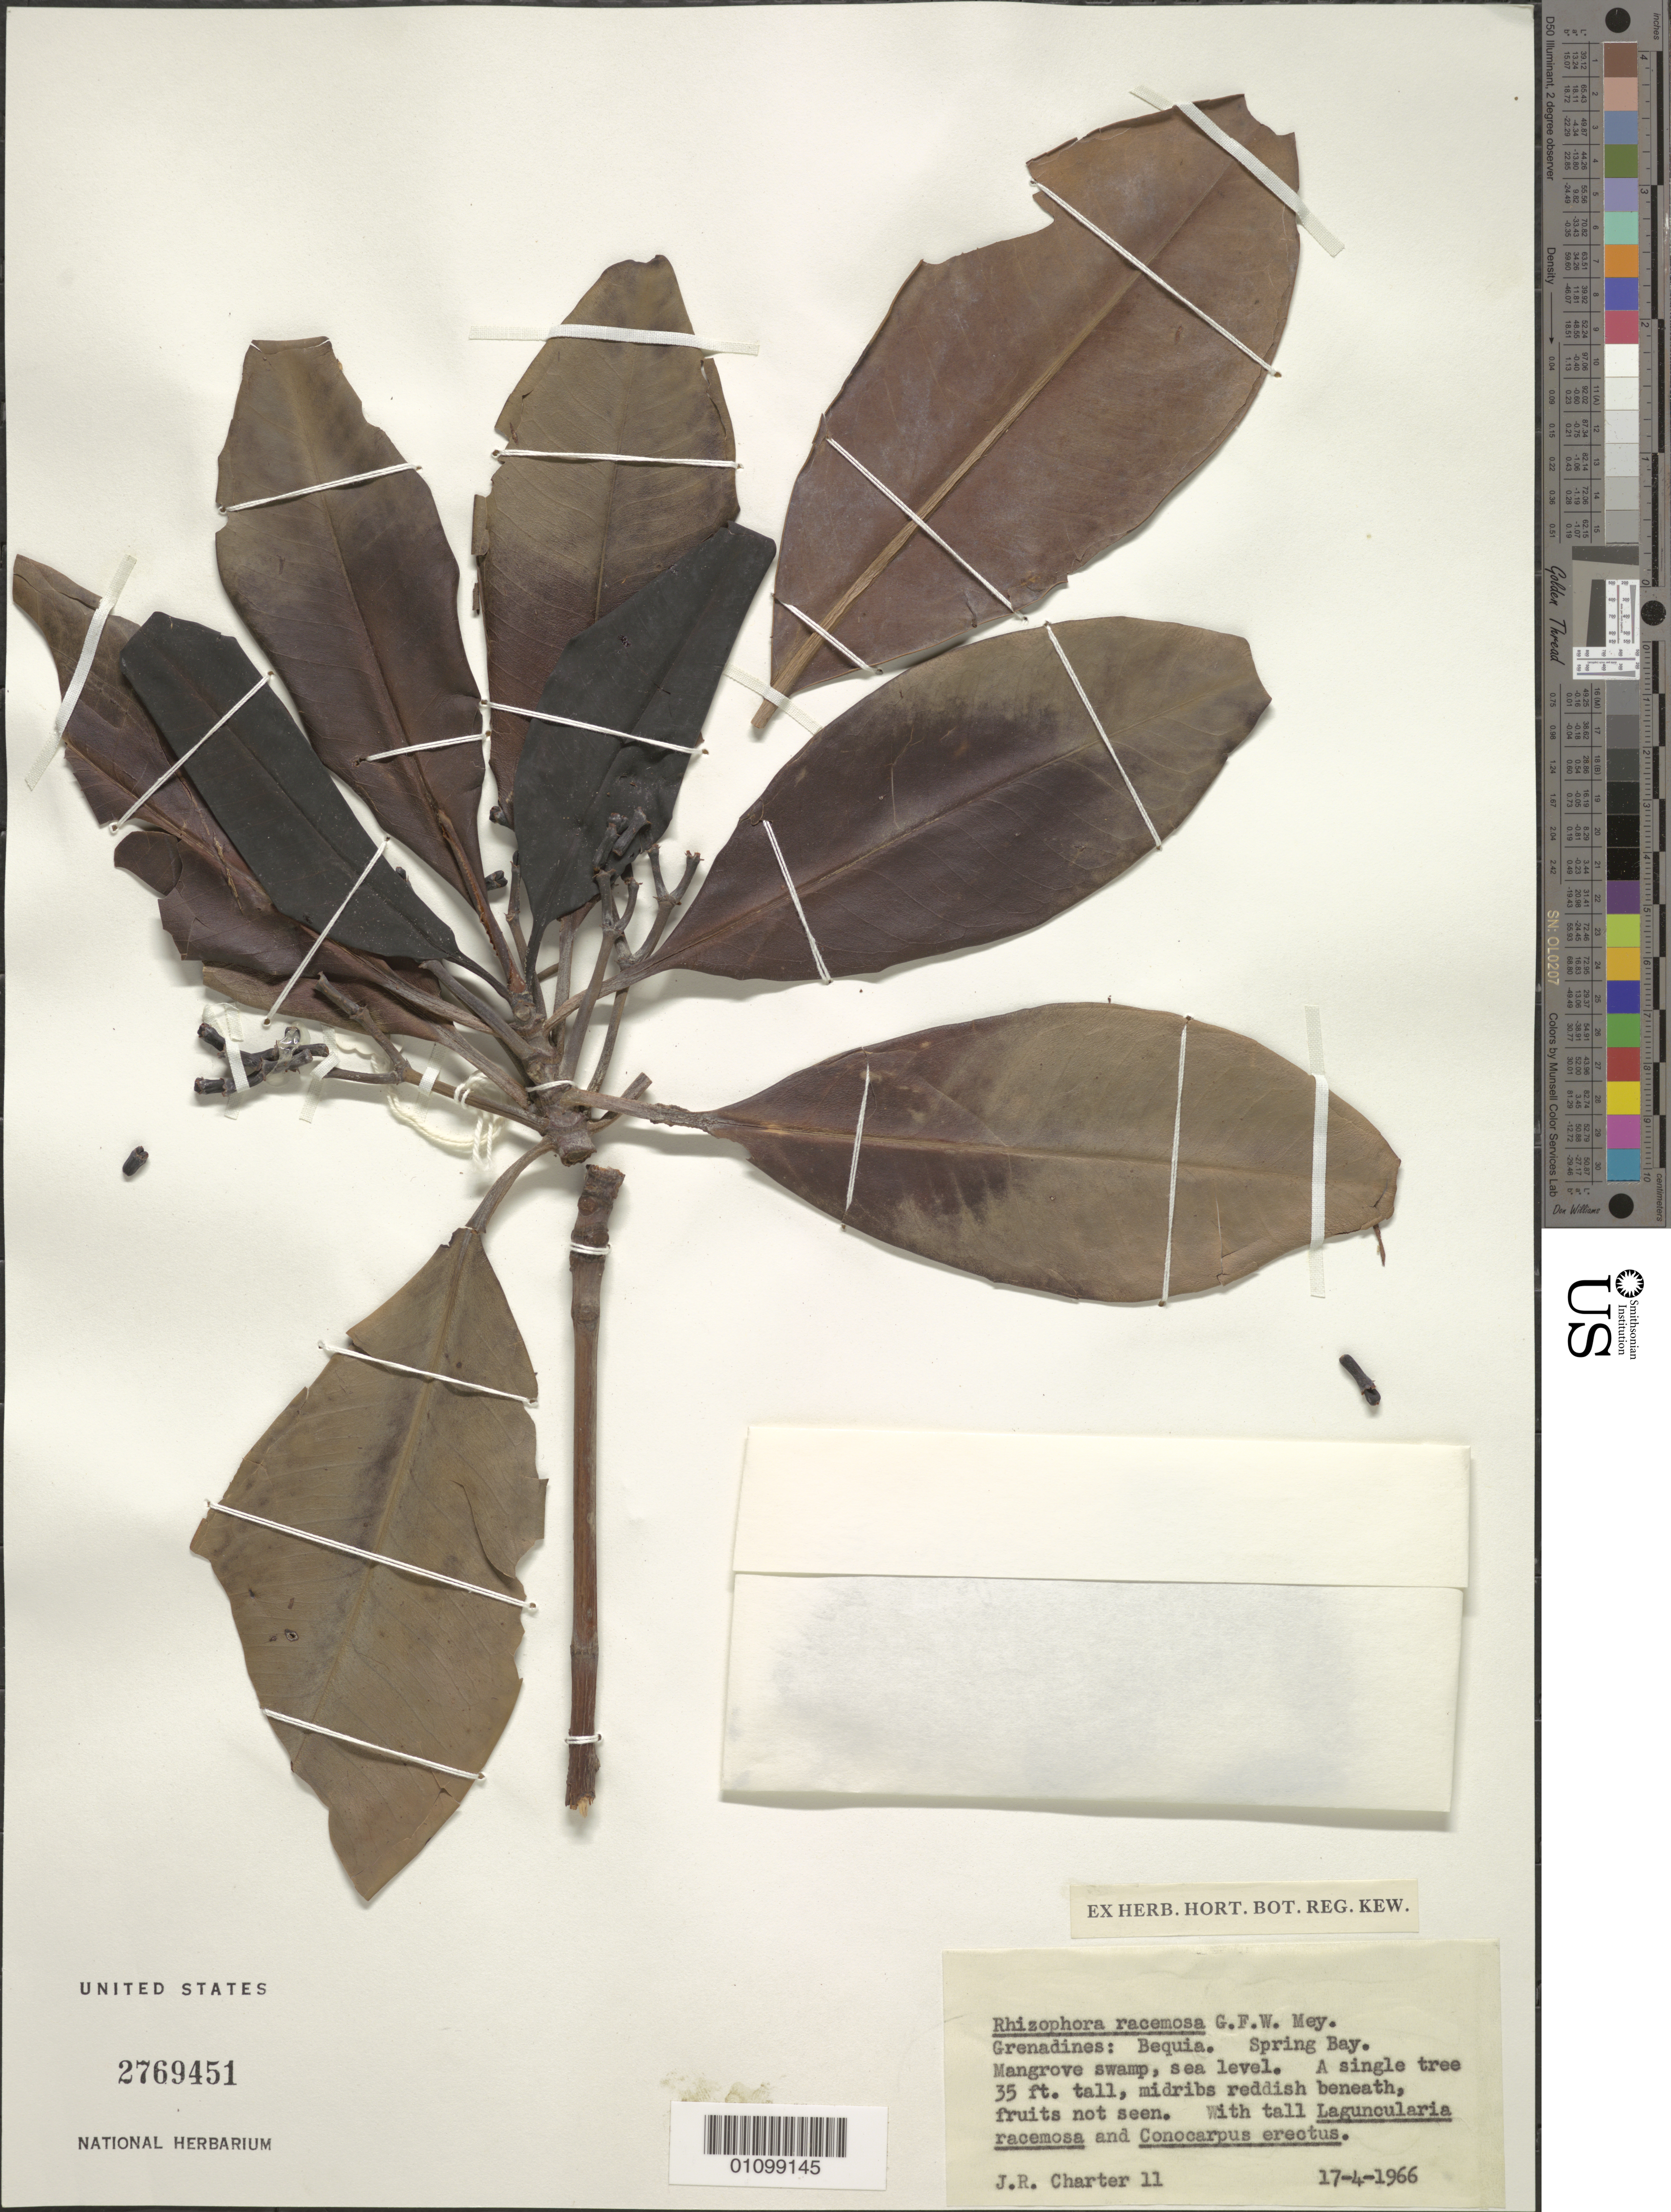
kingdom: Plantae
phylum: Tracheophyta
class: Magnoliopsida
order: Malpighiales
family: Rhizophoraceae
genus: Rhizophora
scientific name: Rhizophora racemosa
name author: G. Mey.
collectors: J. Charter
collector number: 11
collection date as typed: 17 Apr 1966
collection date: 1966-04-17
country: St. Vincent - Grenadines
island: Becquia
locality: Spring Bay. Mangrove swamp.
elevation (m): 0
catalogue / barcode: US 2769451